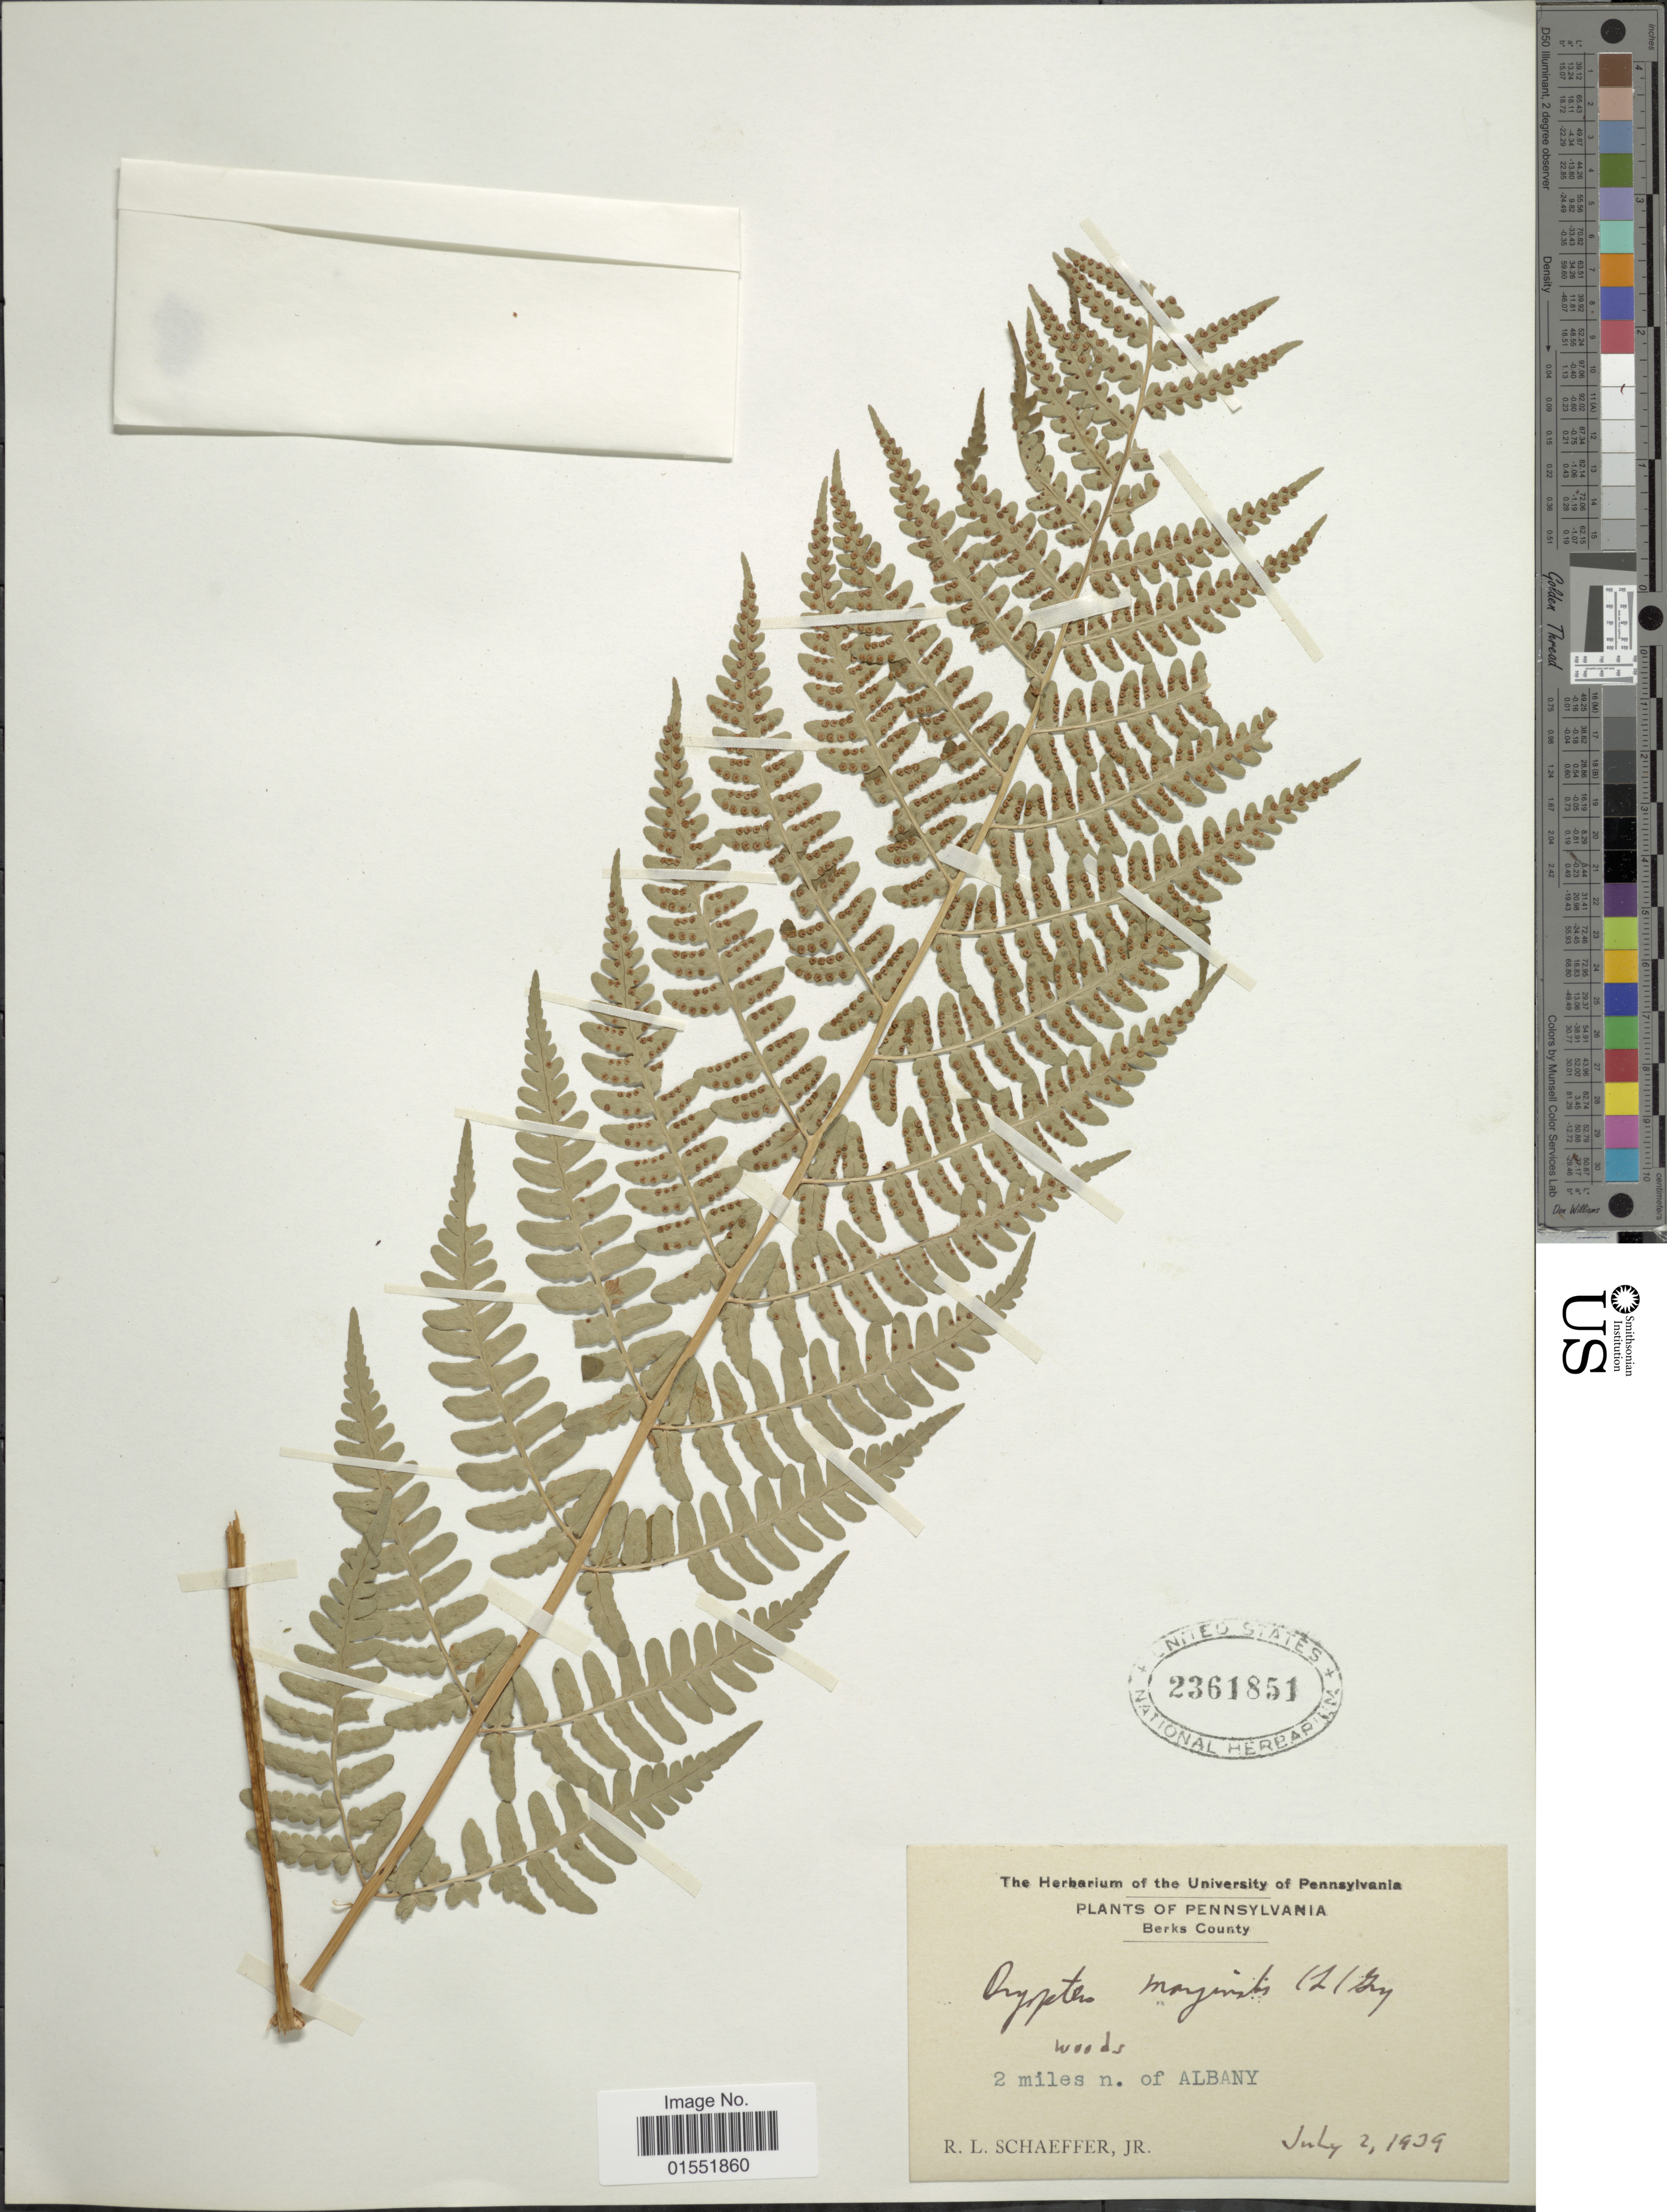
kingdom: Plantae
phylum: Tracheophyta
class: Polypodiopsida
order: Polypodiales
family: Dryopteridaceae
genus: Dryopteris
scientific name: Dryopteris marginalis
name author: (L.) A. Gray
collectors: R. L. Schaeffer Jr.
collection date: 1939-07-02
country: United States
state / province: Pennsylvania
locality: Berks County. 2 miles n. of Albany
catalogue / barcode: US 2361851